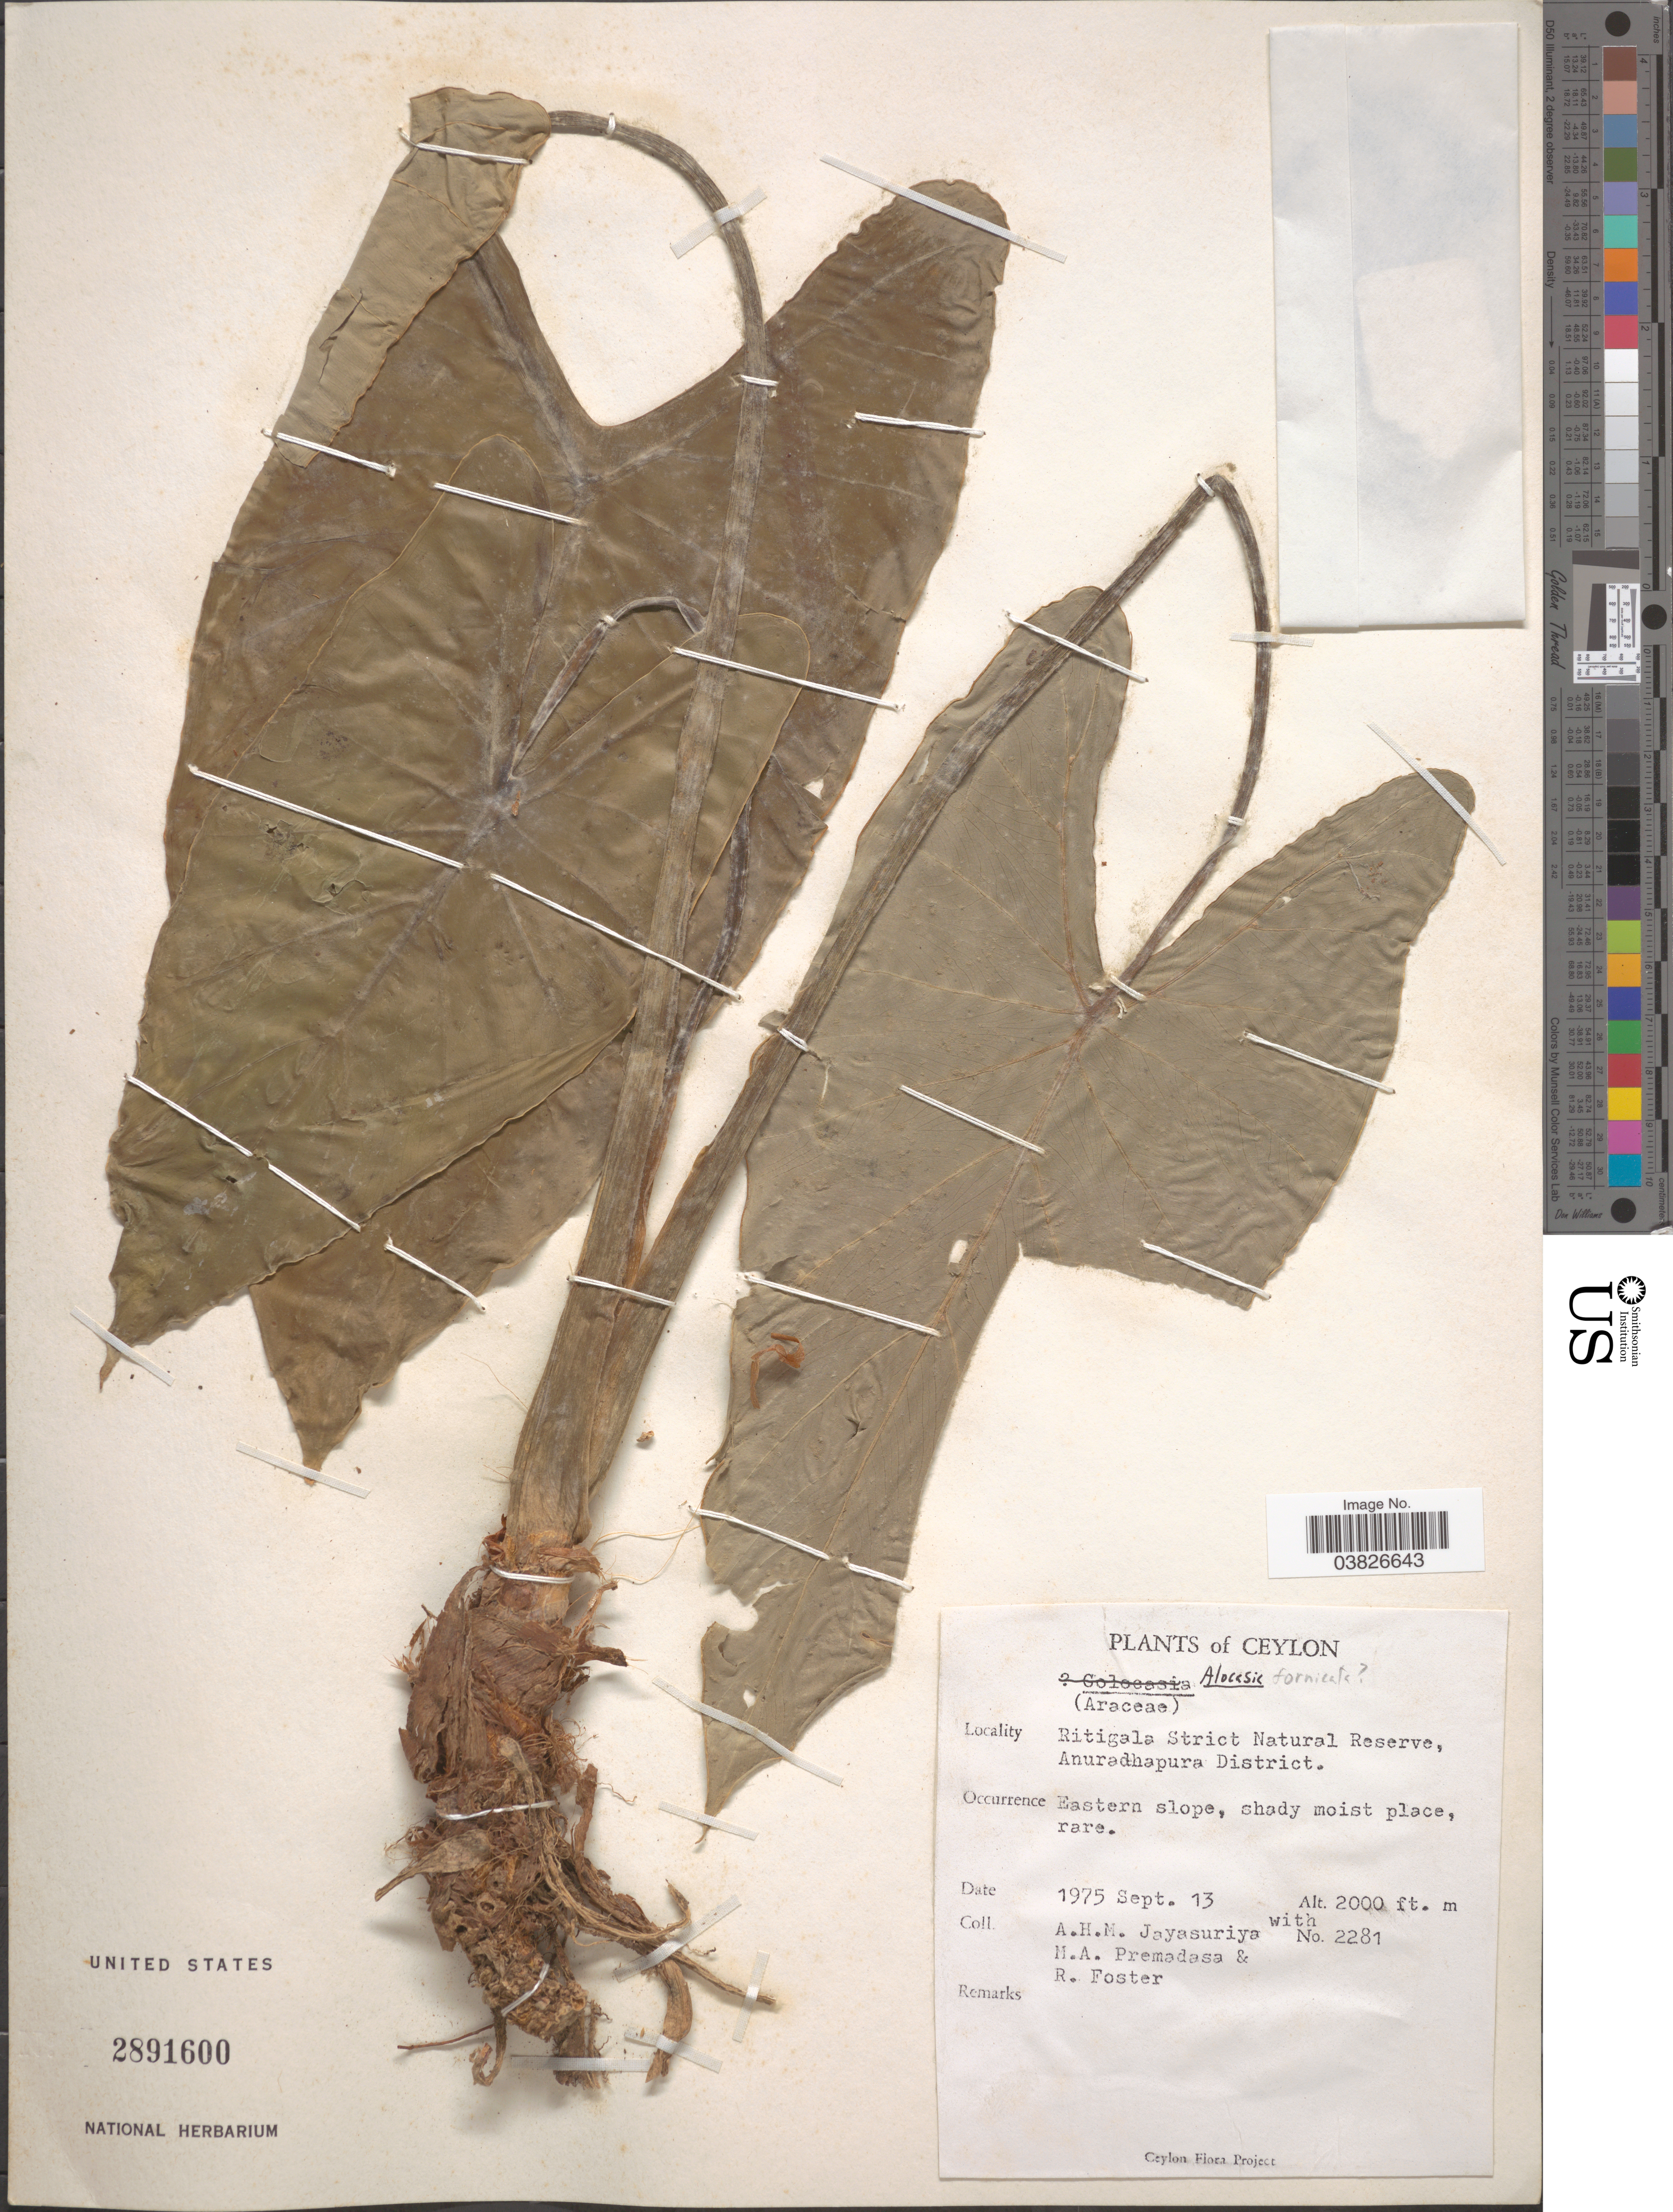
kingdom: Plantae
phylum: Tracheophyta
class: Liliopsida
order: Alismatales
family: Araceae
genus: Alocasia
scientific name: Alocasia fornicata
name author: (Roxb.) Schott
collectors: A. H. Jayasuriya, M. Premadasa & R. Foster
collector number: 2281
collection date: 1975-09-13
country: Sri Lanka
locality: Ceylon. Ritigala Strict Natural Reserve, Anuradhapura District. Eastern slope.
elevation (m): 610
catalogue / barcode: US 2891600